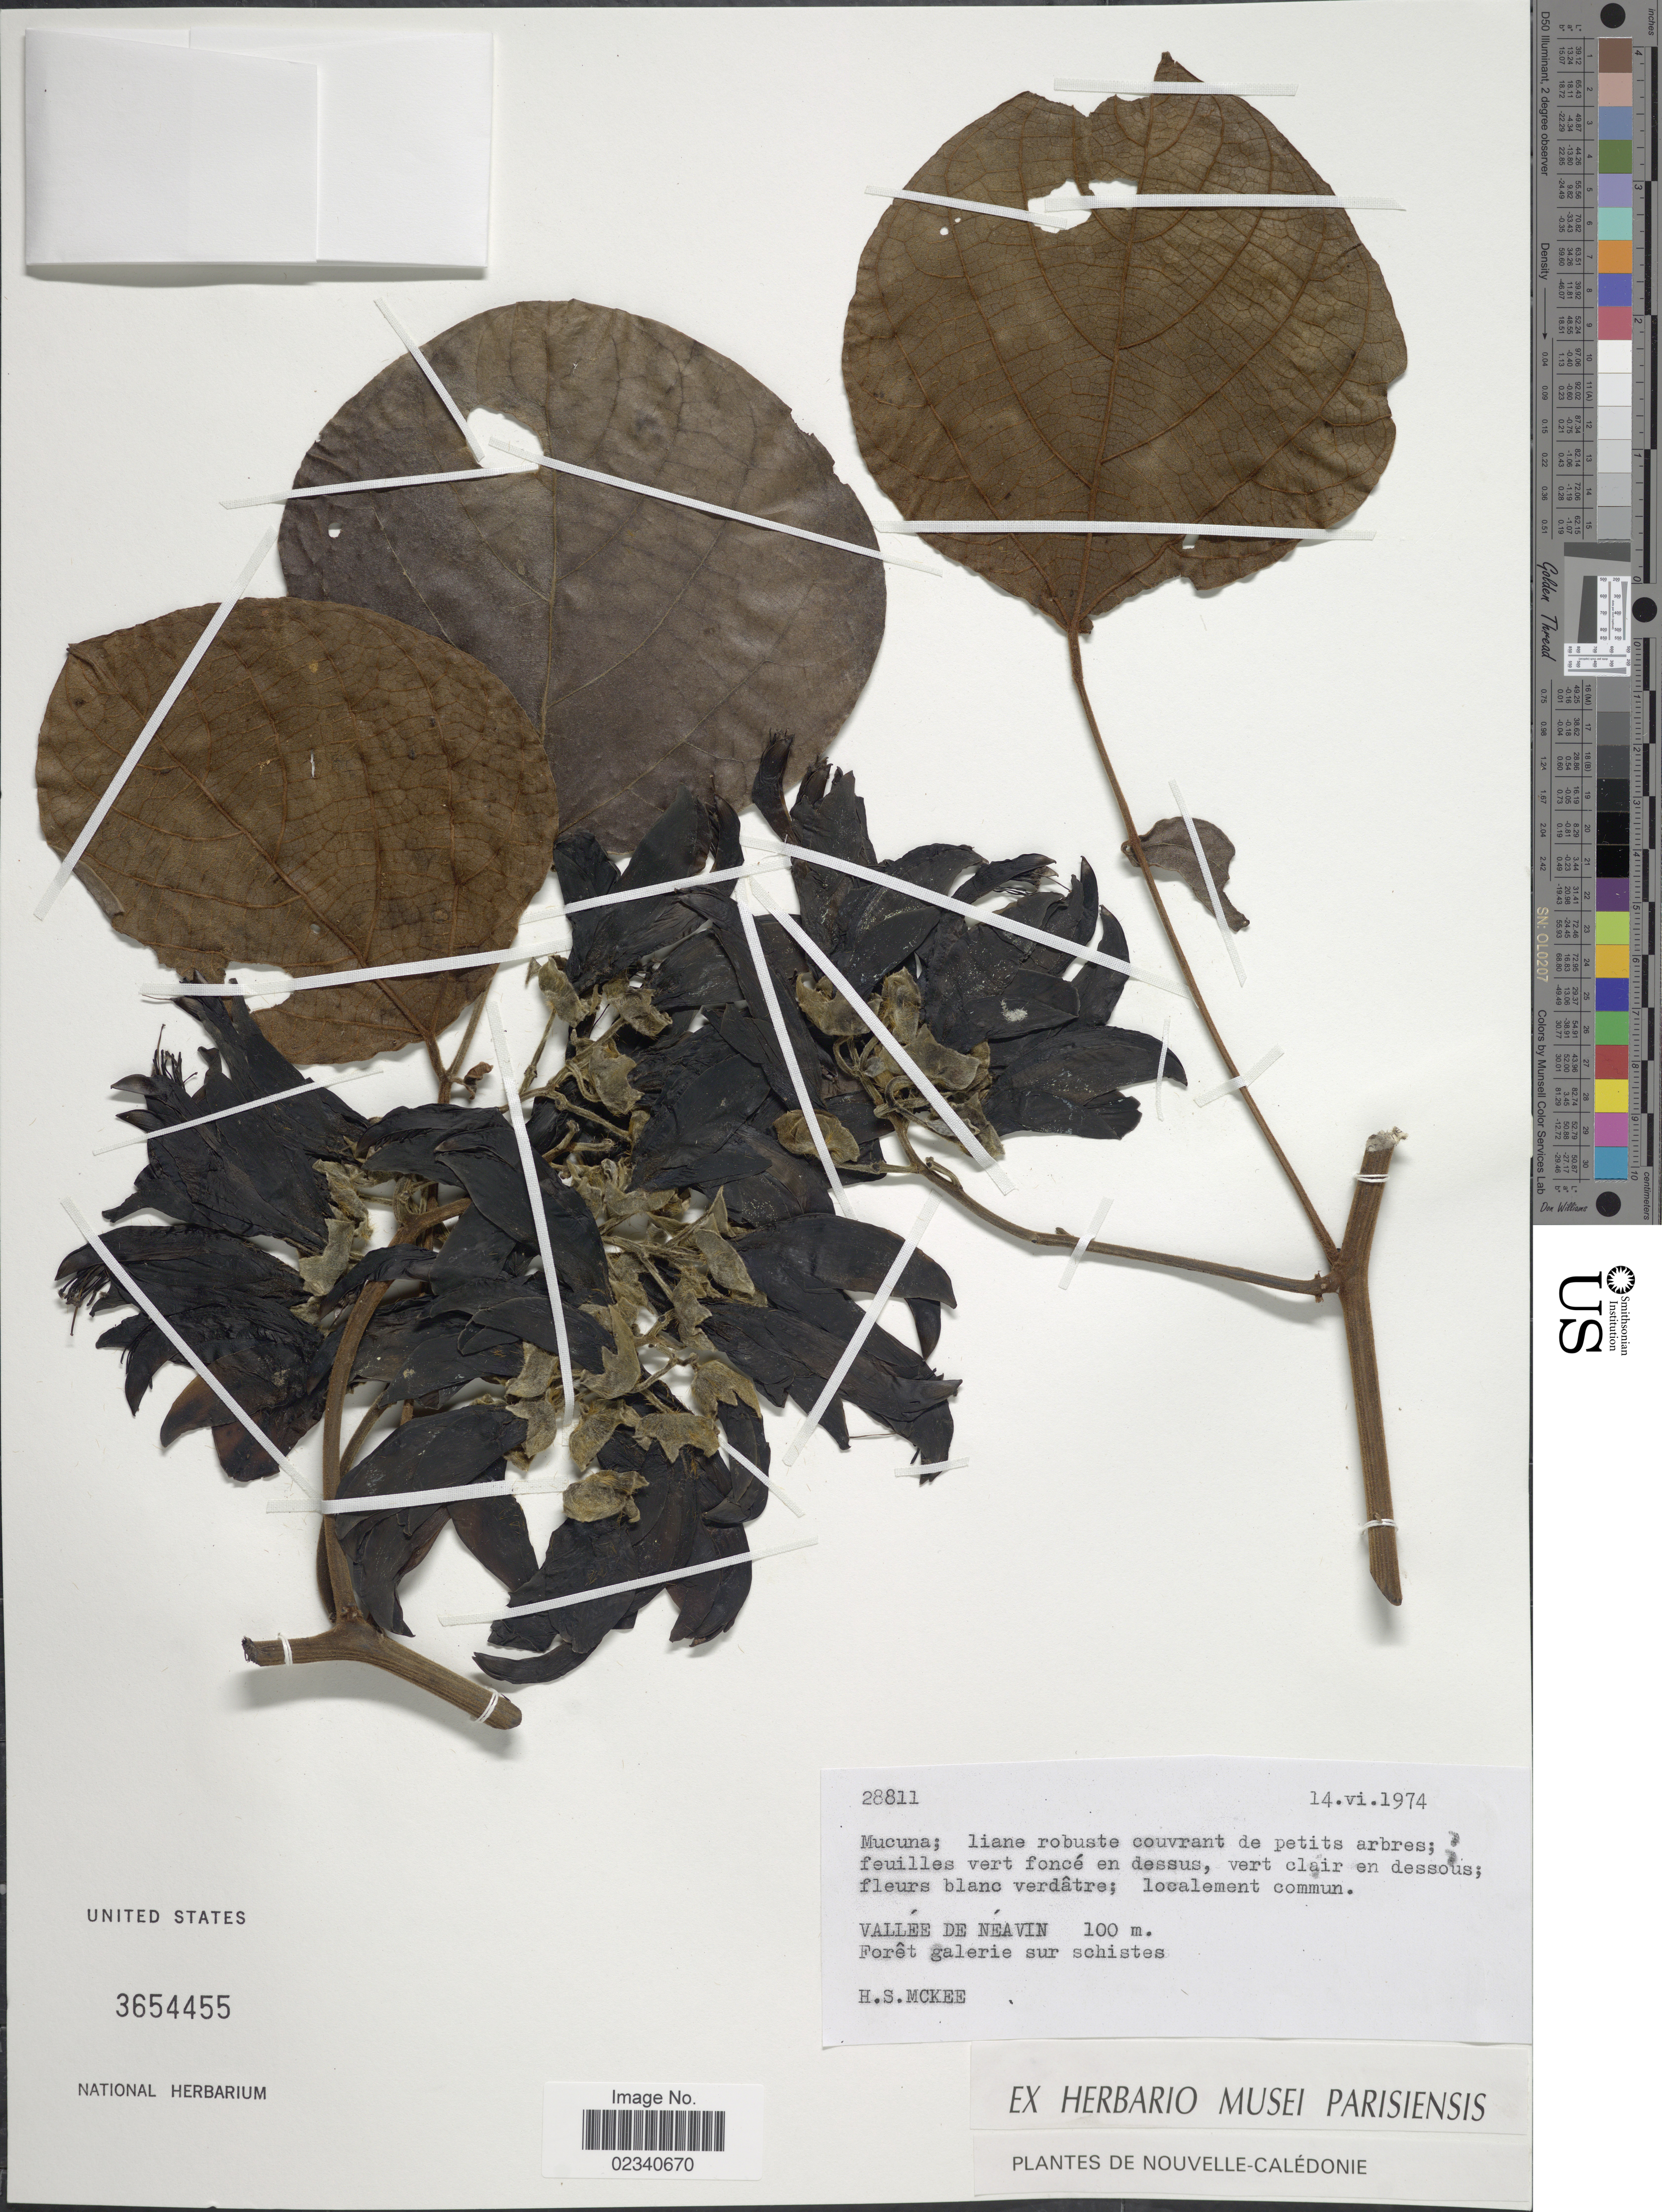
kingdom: Plantae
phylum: Tracheophyta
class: Magnoliopsida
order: Fabales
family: Fabaceae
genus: Mucuna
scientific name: Mucuna sp.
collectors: H. S. McKee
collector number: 28811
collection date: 1974-06-14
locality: Vallée de Neavin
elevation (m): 100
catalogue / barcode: US 3654455